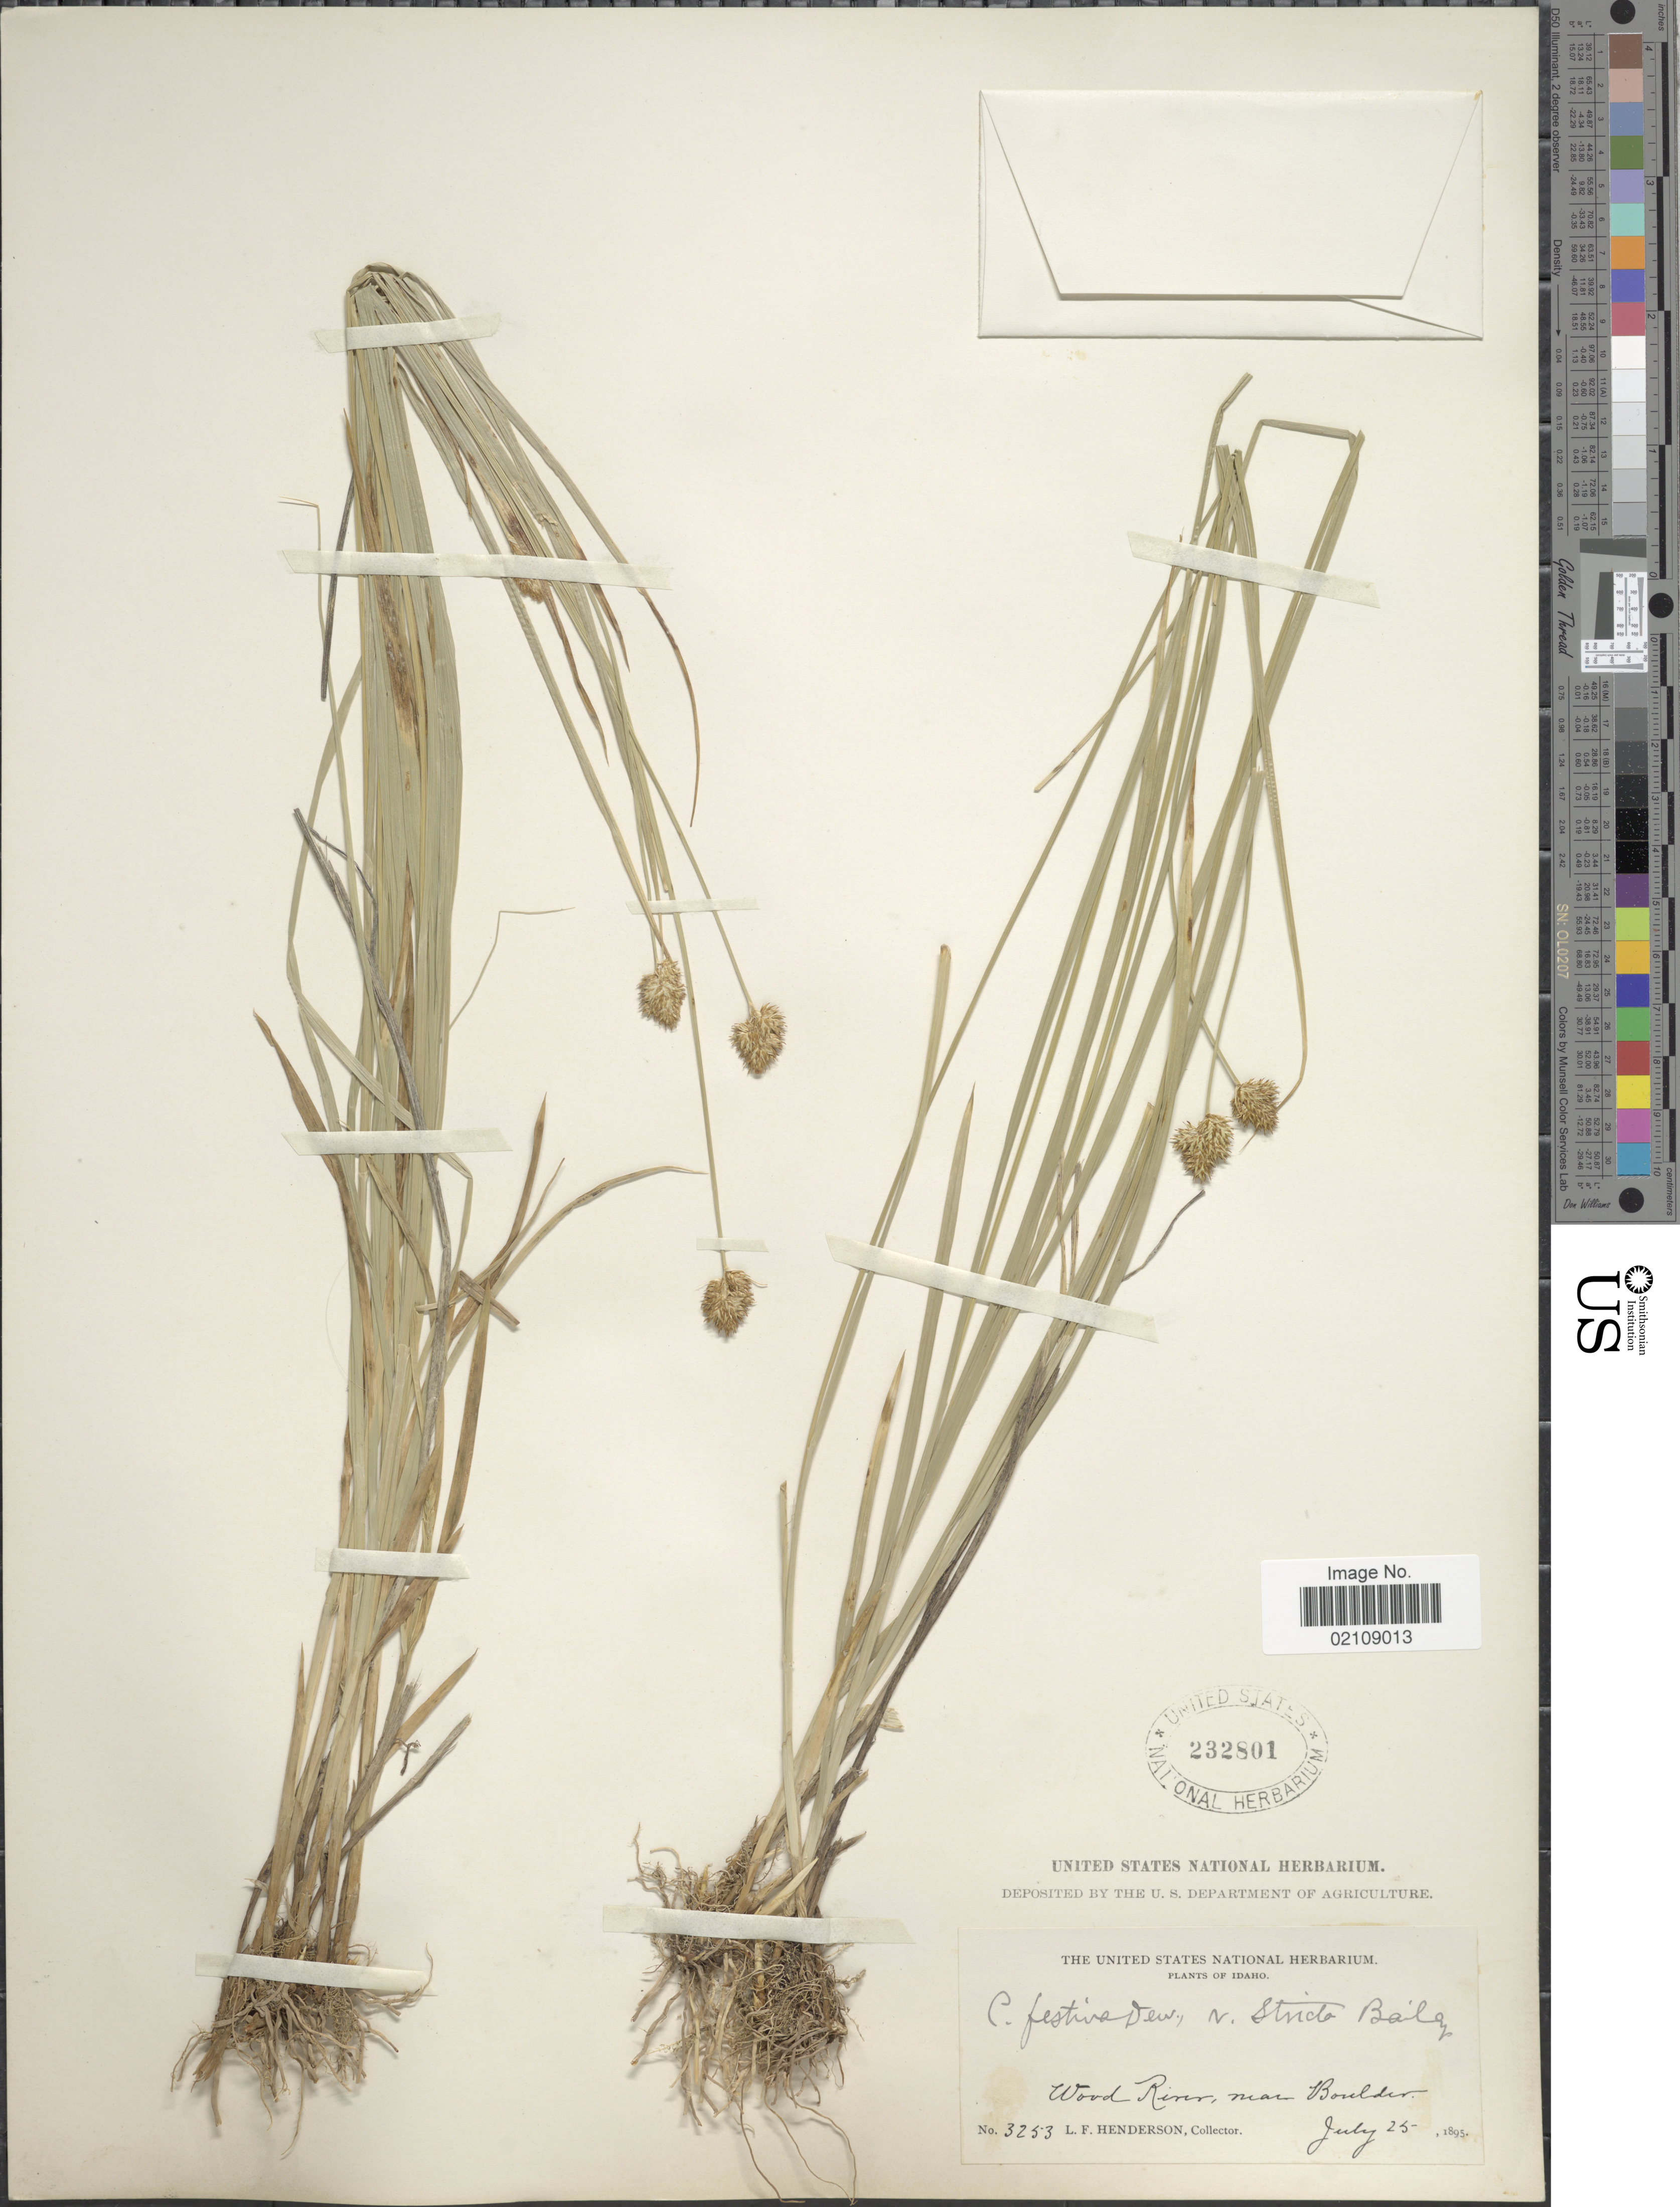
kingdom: Plantae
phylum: Tracheophyta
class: Liliopsida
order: Poales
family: Cyperaceae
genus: Carex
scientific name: Carex festiva var. stricta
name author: L.H. Bailey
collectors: L. Henderson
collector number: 3253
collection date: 1895-07-25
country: United States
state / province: Idaho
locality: Wood River, near Boulder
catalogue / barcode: US 232801